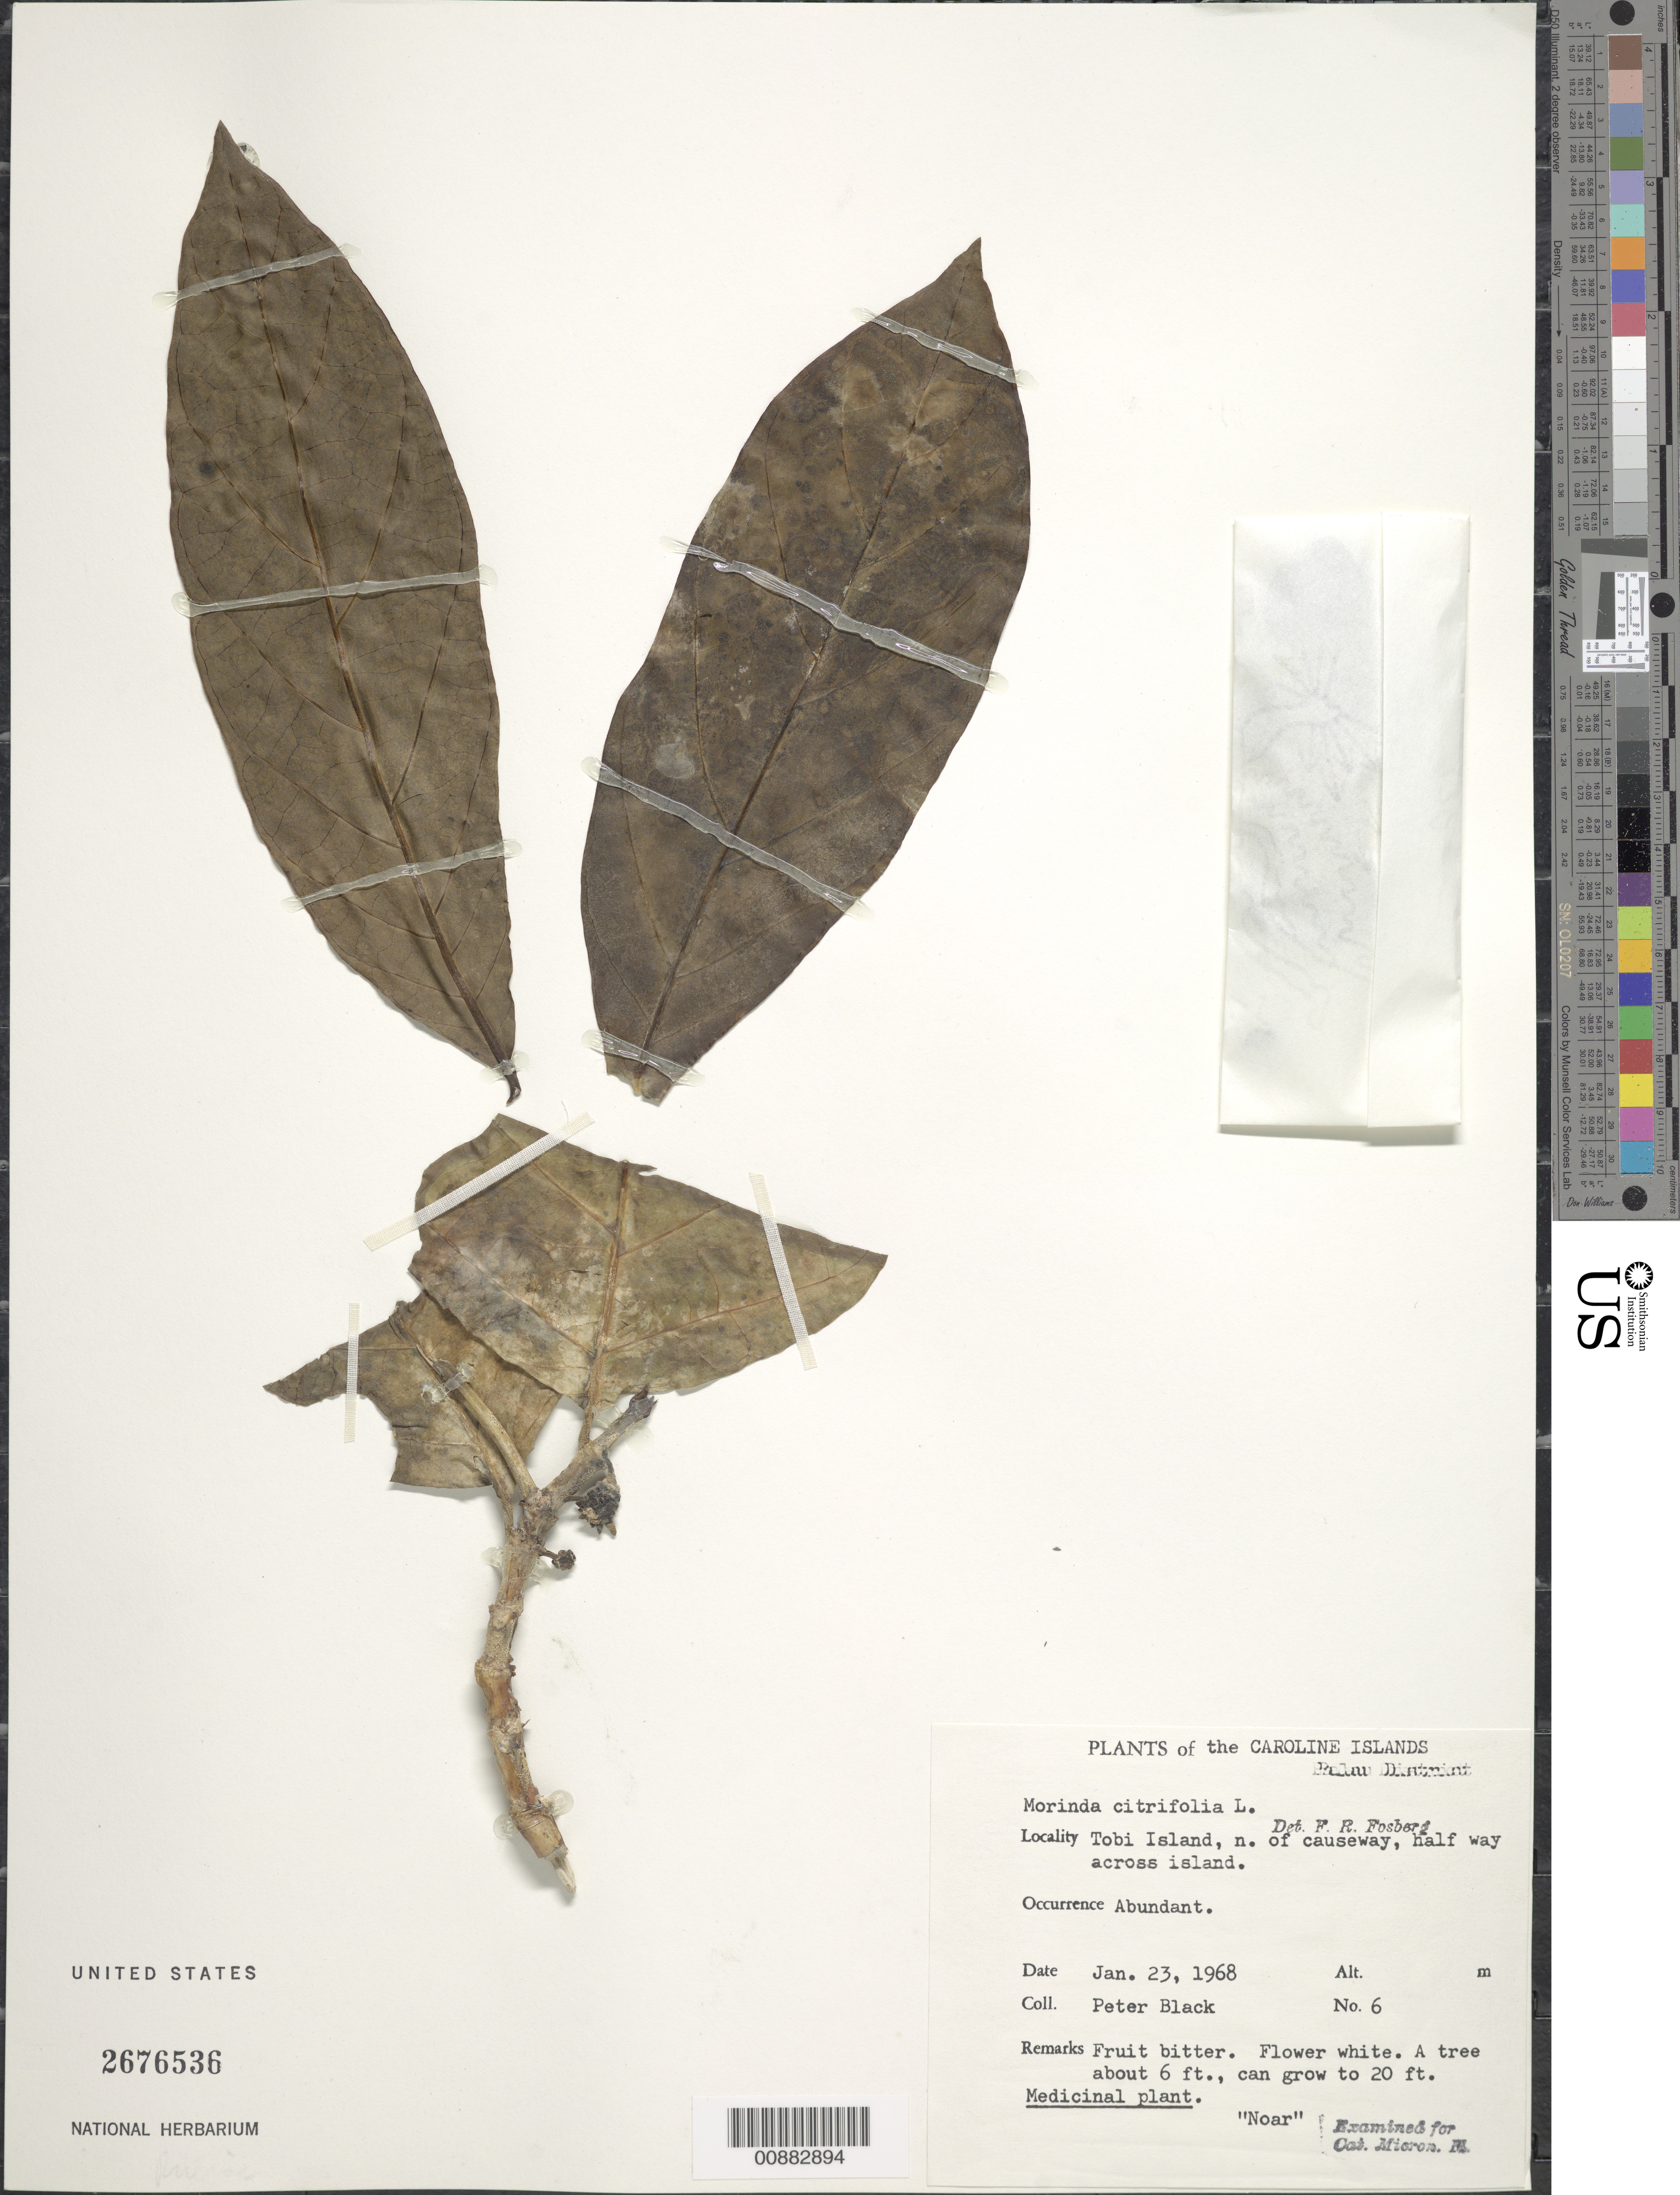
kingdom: Plantae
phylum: Tracheophyta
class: Magnoliopsida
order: Gentianales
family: Rubiaceae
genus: Morinda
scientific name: Morinda citrifolia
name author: L.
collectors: -- Black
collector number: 6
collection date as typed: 23 Jan 1968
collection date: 1968-01-23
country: Palau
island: Tobi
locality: N of causeway, halfway across the island.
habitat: Abundant.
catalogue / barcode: US 2676536